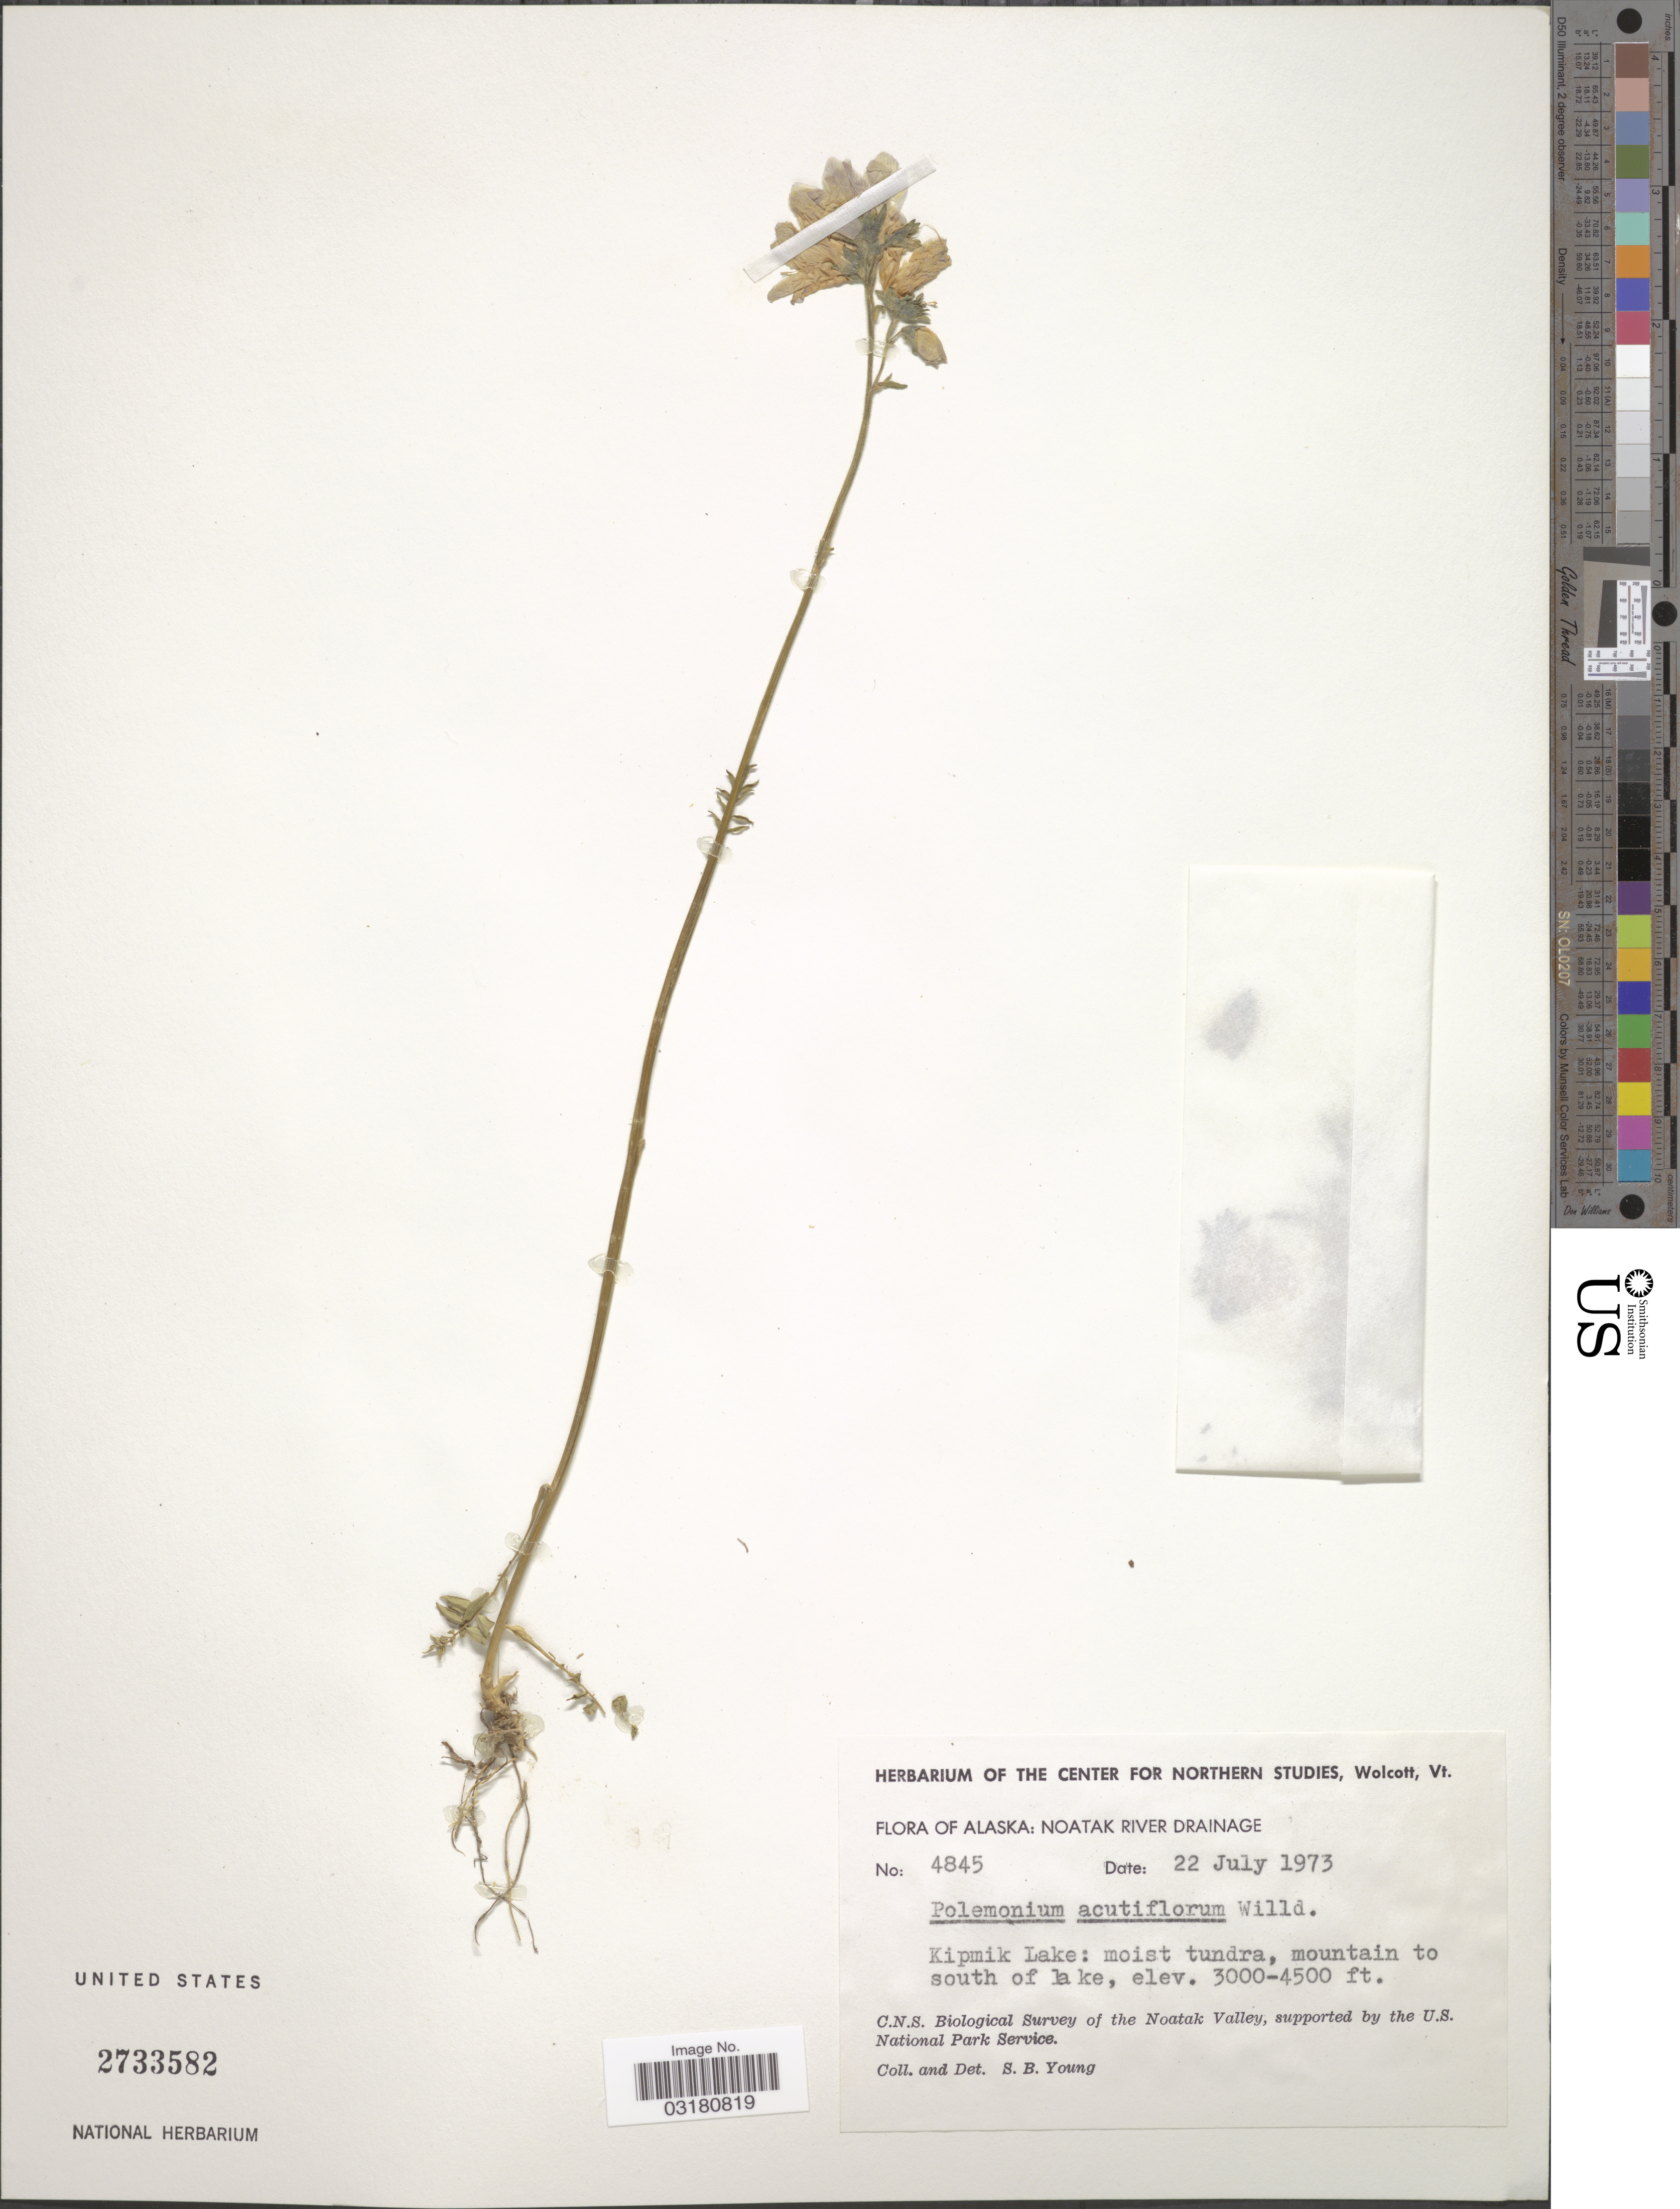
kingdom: Plantae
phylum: Tracheophyta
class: Magnoliopsida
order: Ericales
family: Polemoniaceae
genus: Polemonium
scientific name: Polemonium acutiflorum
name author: Willd. ex Roem. & Schult.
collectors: S. Young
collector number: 4845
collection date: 1973-07-22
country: United States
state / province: Alaska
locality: Noatak River Drainage. Kipmik Lake: moist tundra, mountain to south of lake.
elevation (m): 914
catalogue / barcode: US 2733582